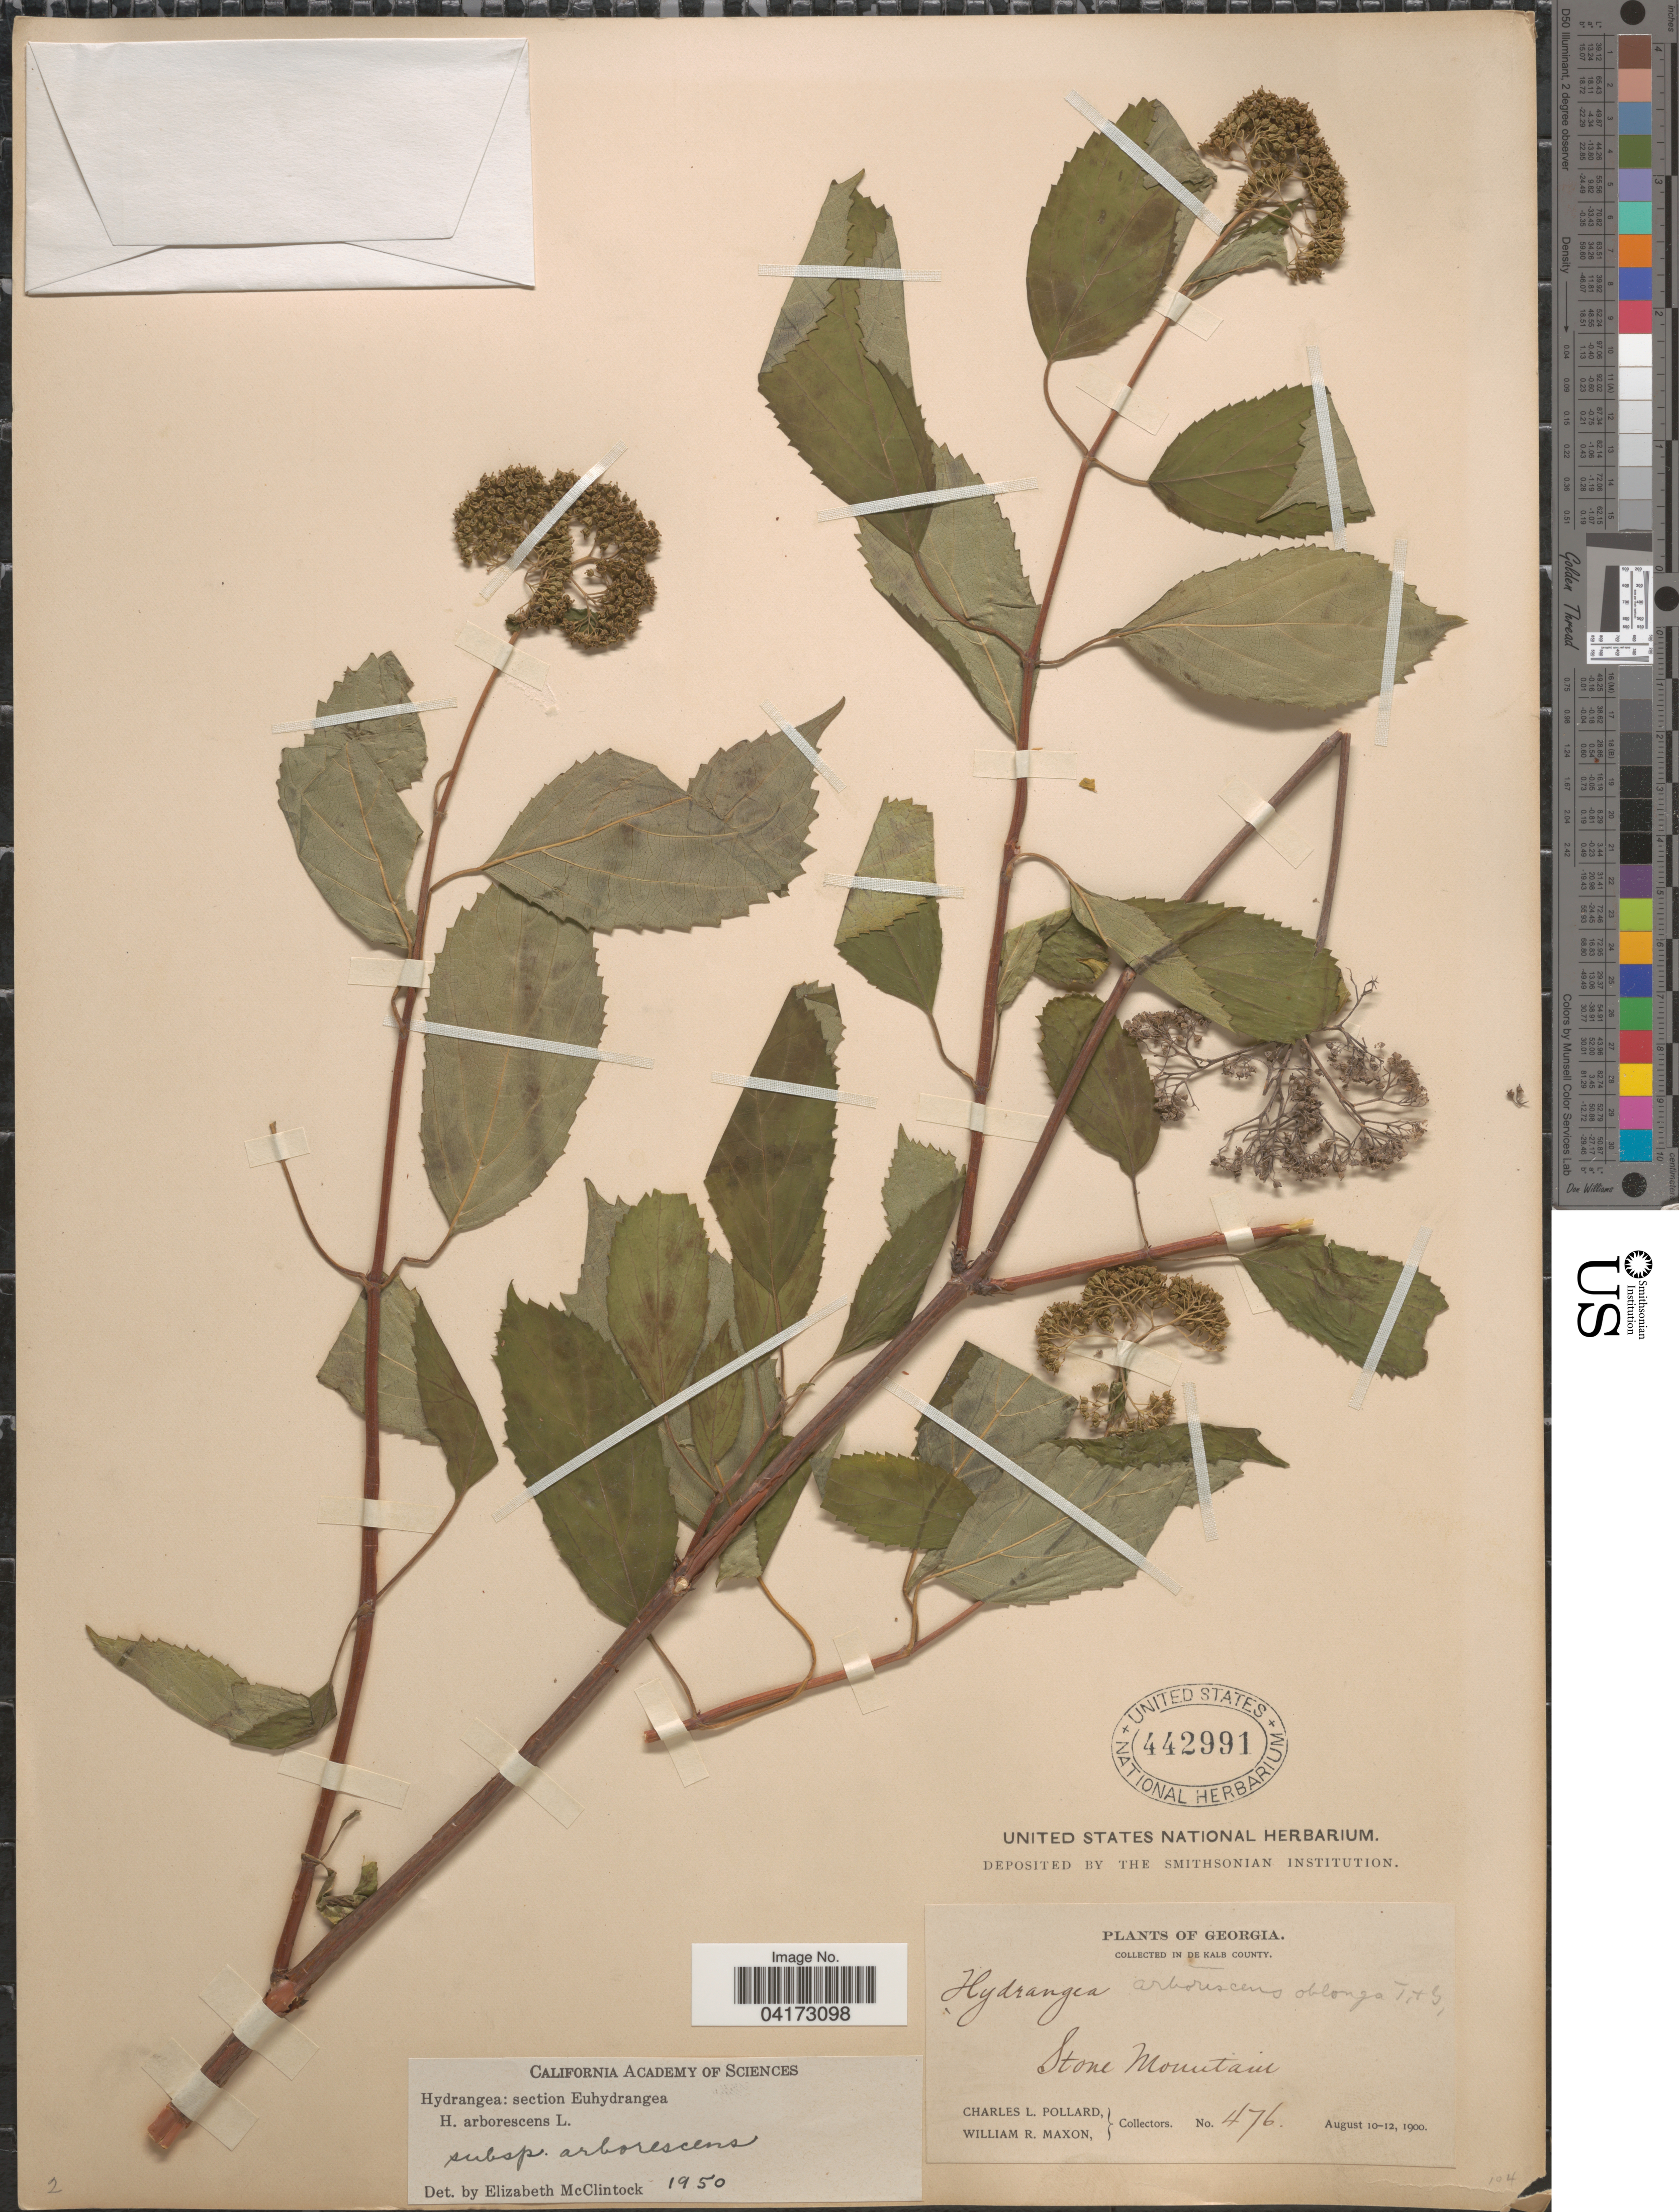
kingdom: Plantae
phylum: Tracheophyta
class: Magnoliopsida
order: Cornales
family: Hydrangeaceae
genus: Hydrangea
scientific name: Hydrangea arborescens subsp. arborescens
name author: L.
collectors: C. L. Pollard & W. R. Maxon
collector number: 476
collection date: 1900-08-10/1900-08-12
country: United States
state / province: Georgia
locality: In De Kalb County. Stone Mountain.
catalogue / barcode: US 442991